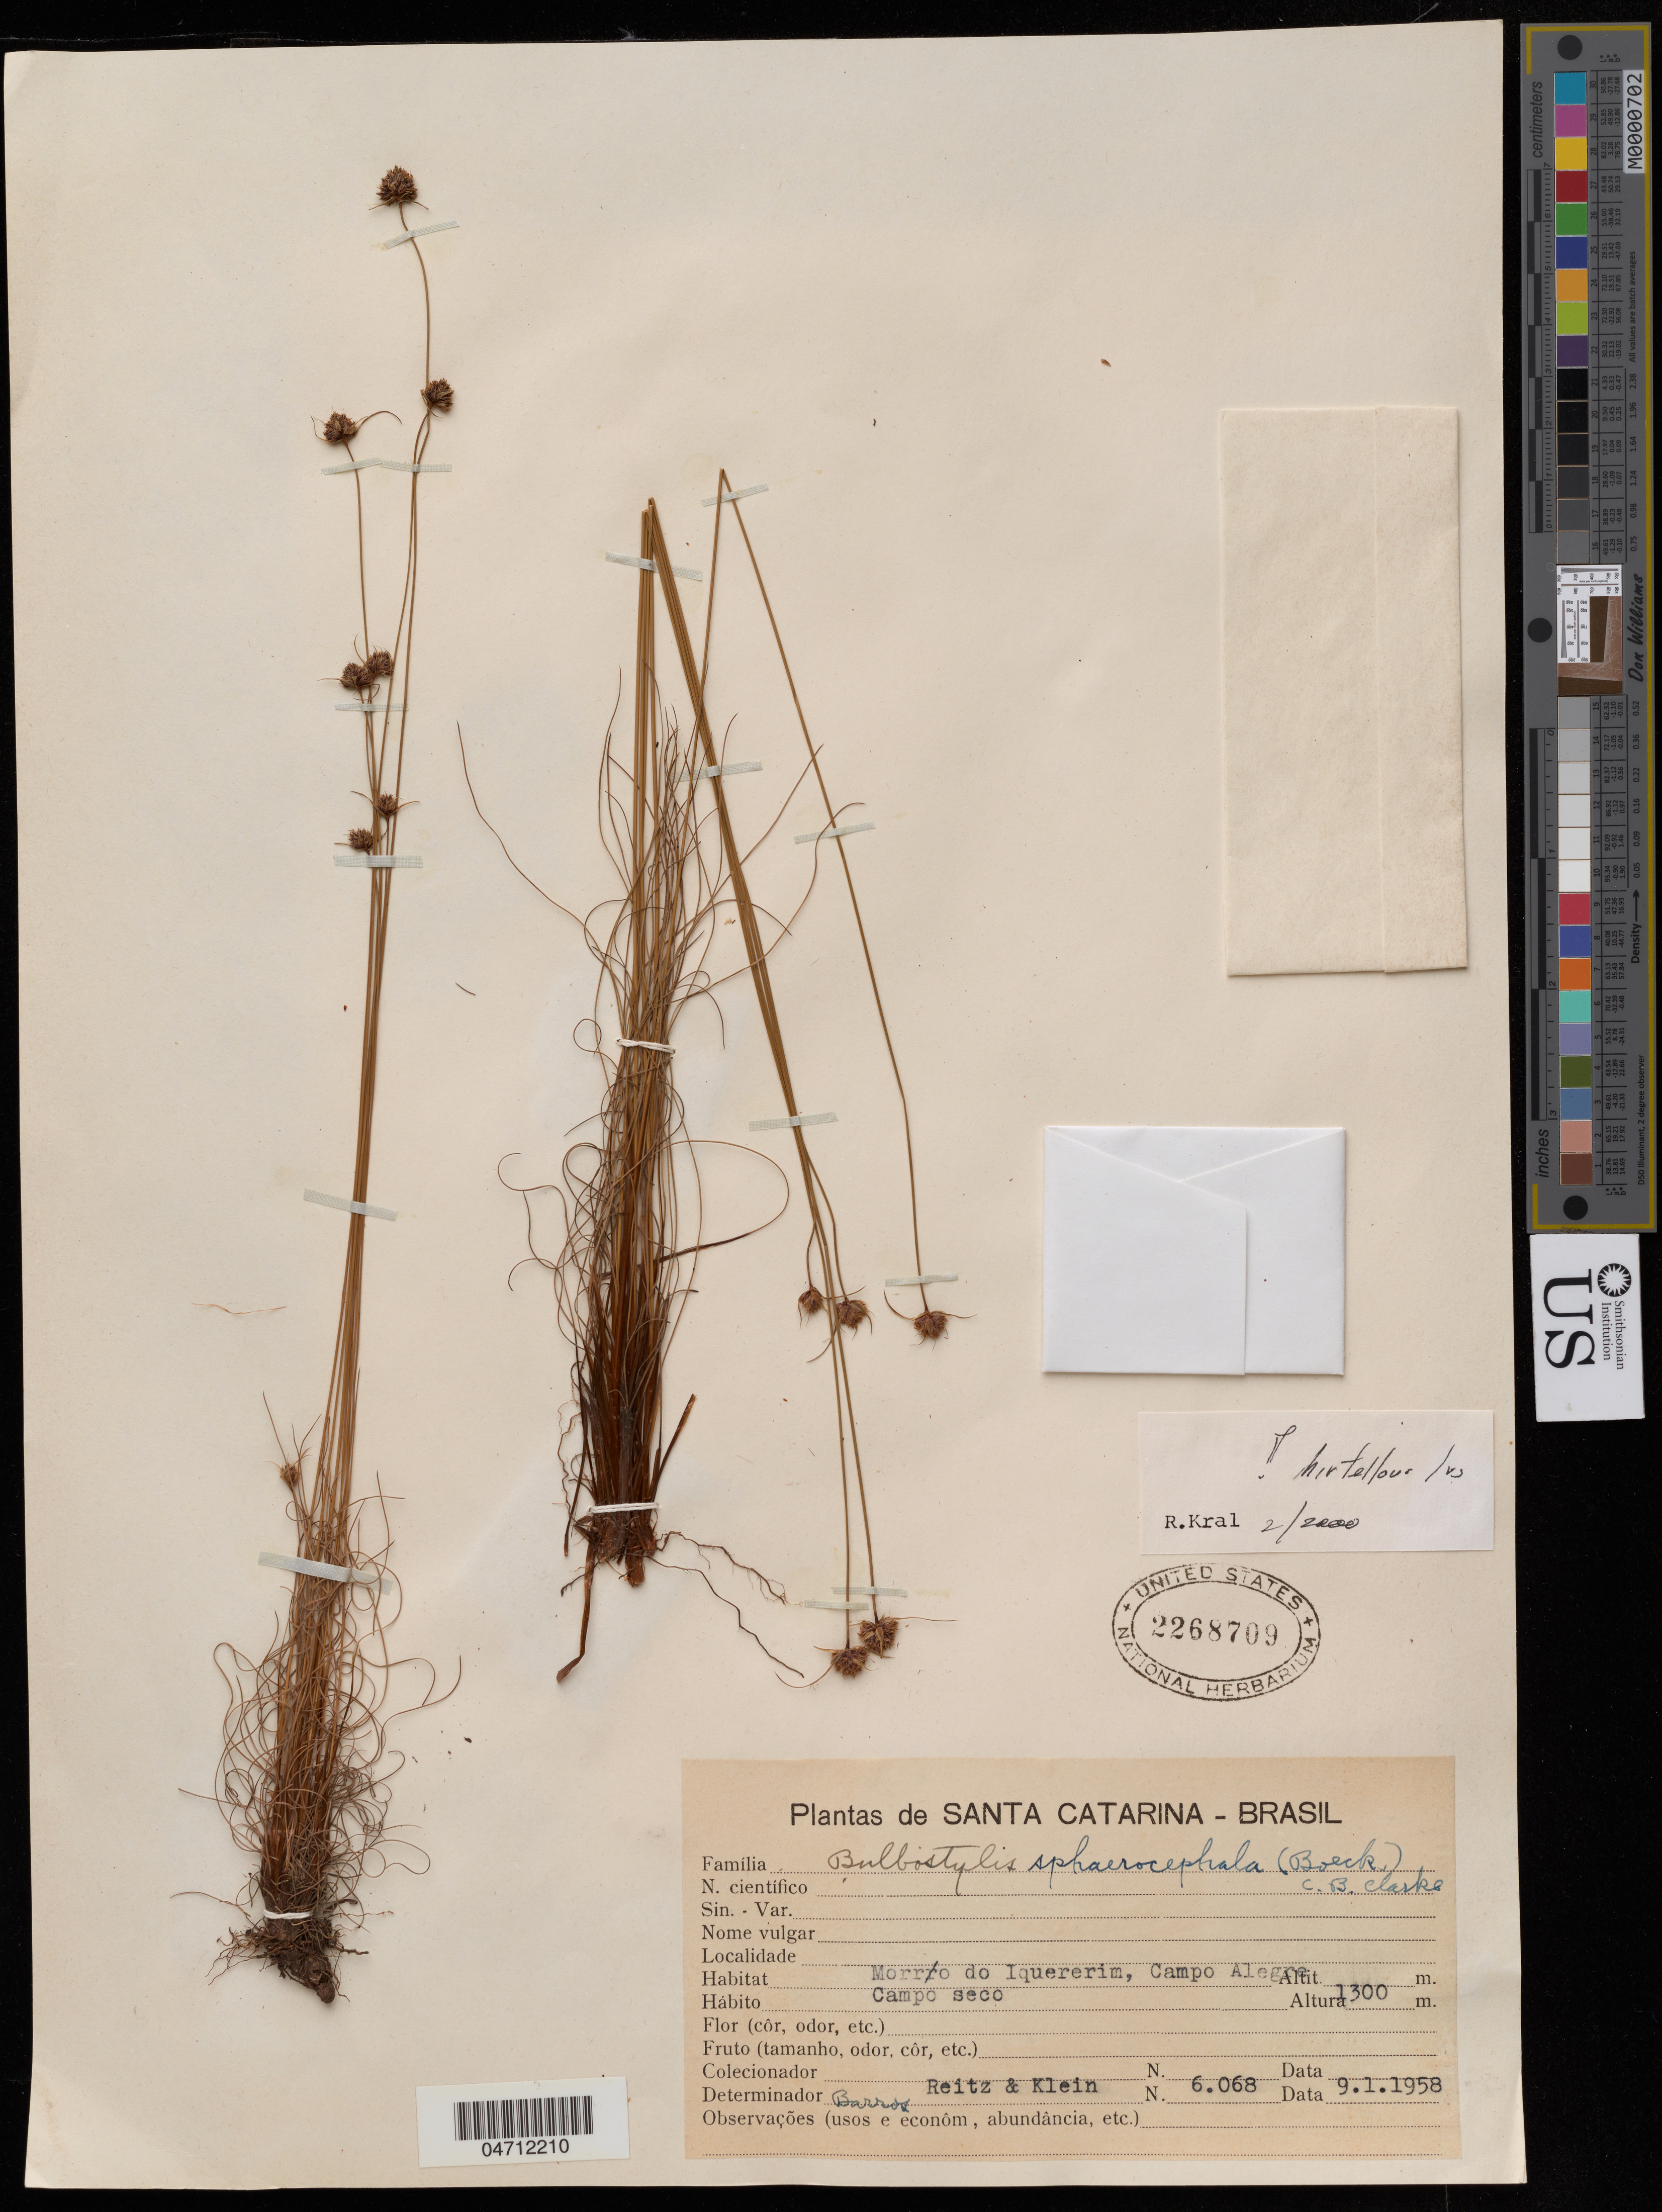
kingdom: Plantae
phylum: Tracheophyta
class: Liliopsida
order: Poales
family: Cyperaceae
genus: Bulbostylis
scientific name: Bulbostylis sphaerocephala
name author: (Boeckeler) Lindm.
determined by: Kral, Robert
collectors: Reitz & Klein, --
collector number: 6068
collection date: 1958-01-09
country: Brazil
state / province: Santa Catarina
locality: Morro do Iquererim, Campo Alegre.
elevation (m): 1300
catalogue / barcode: US 2268709